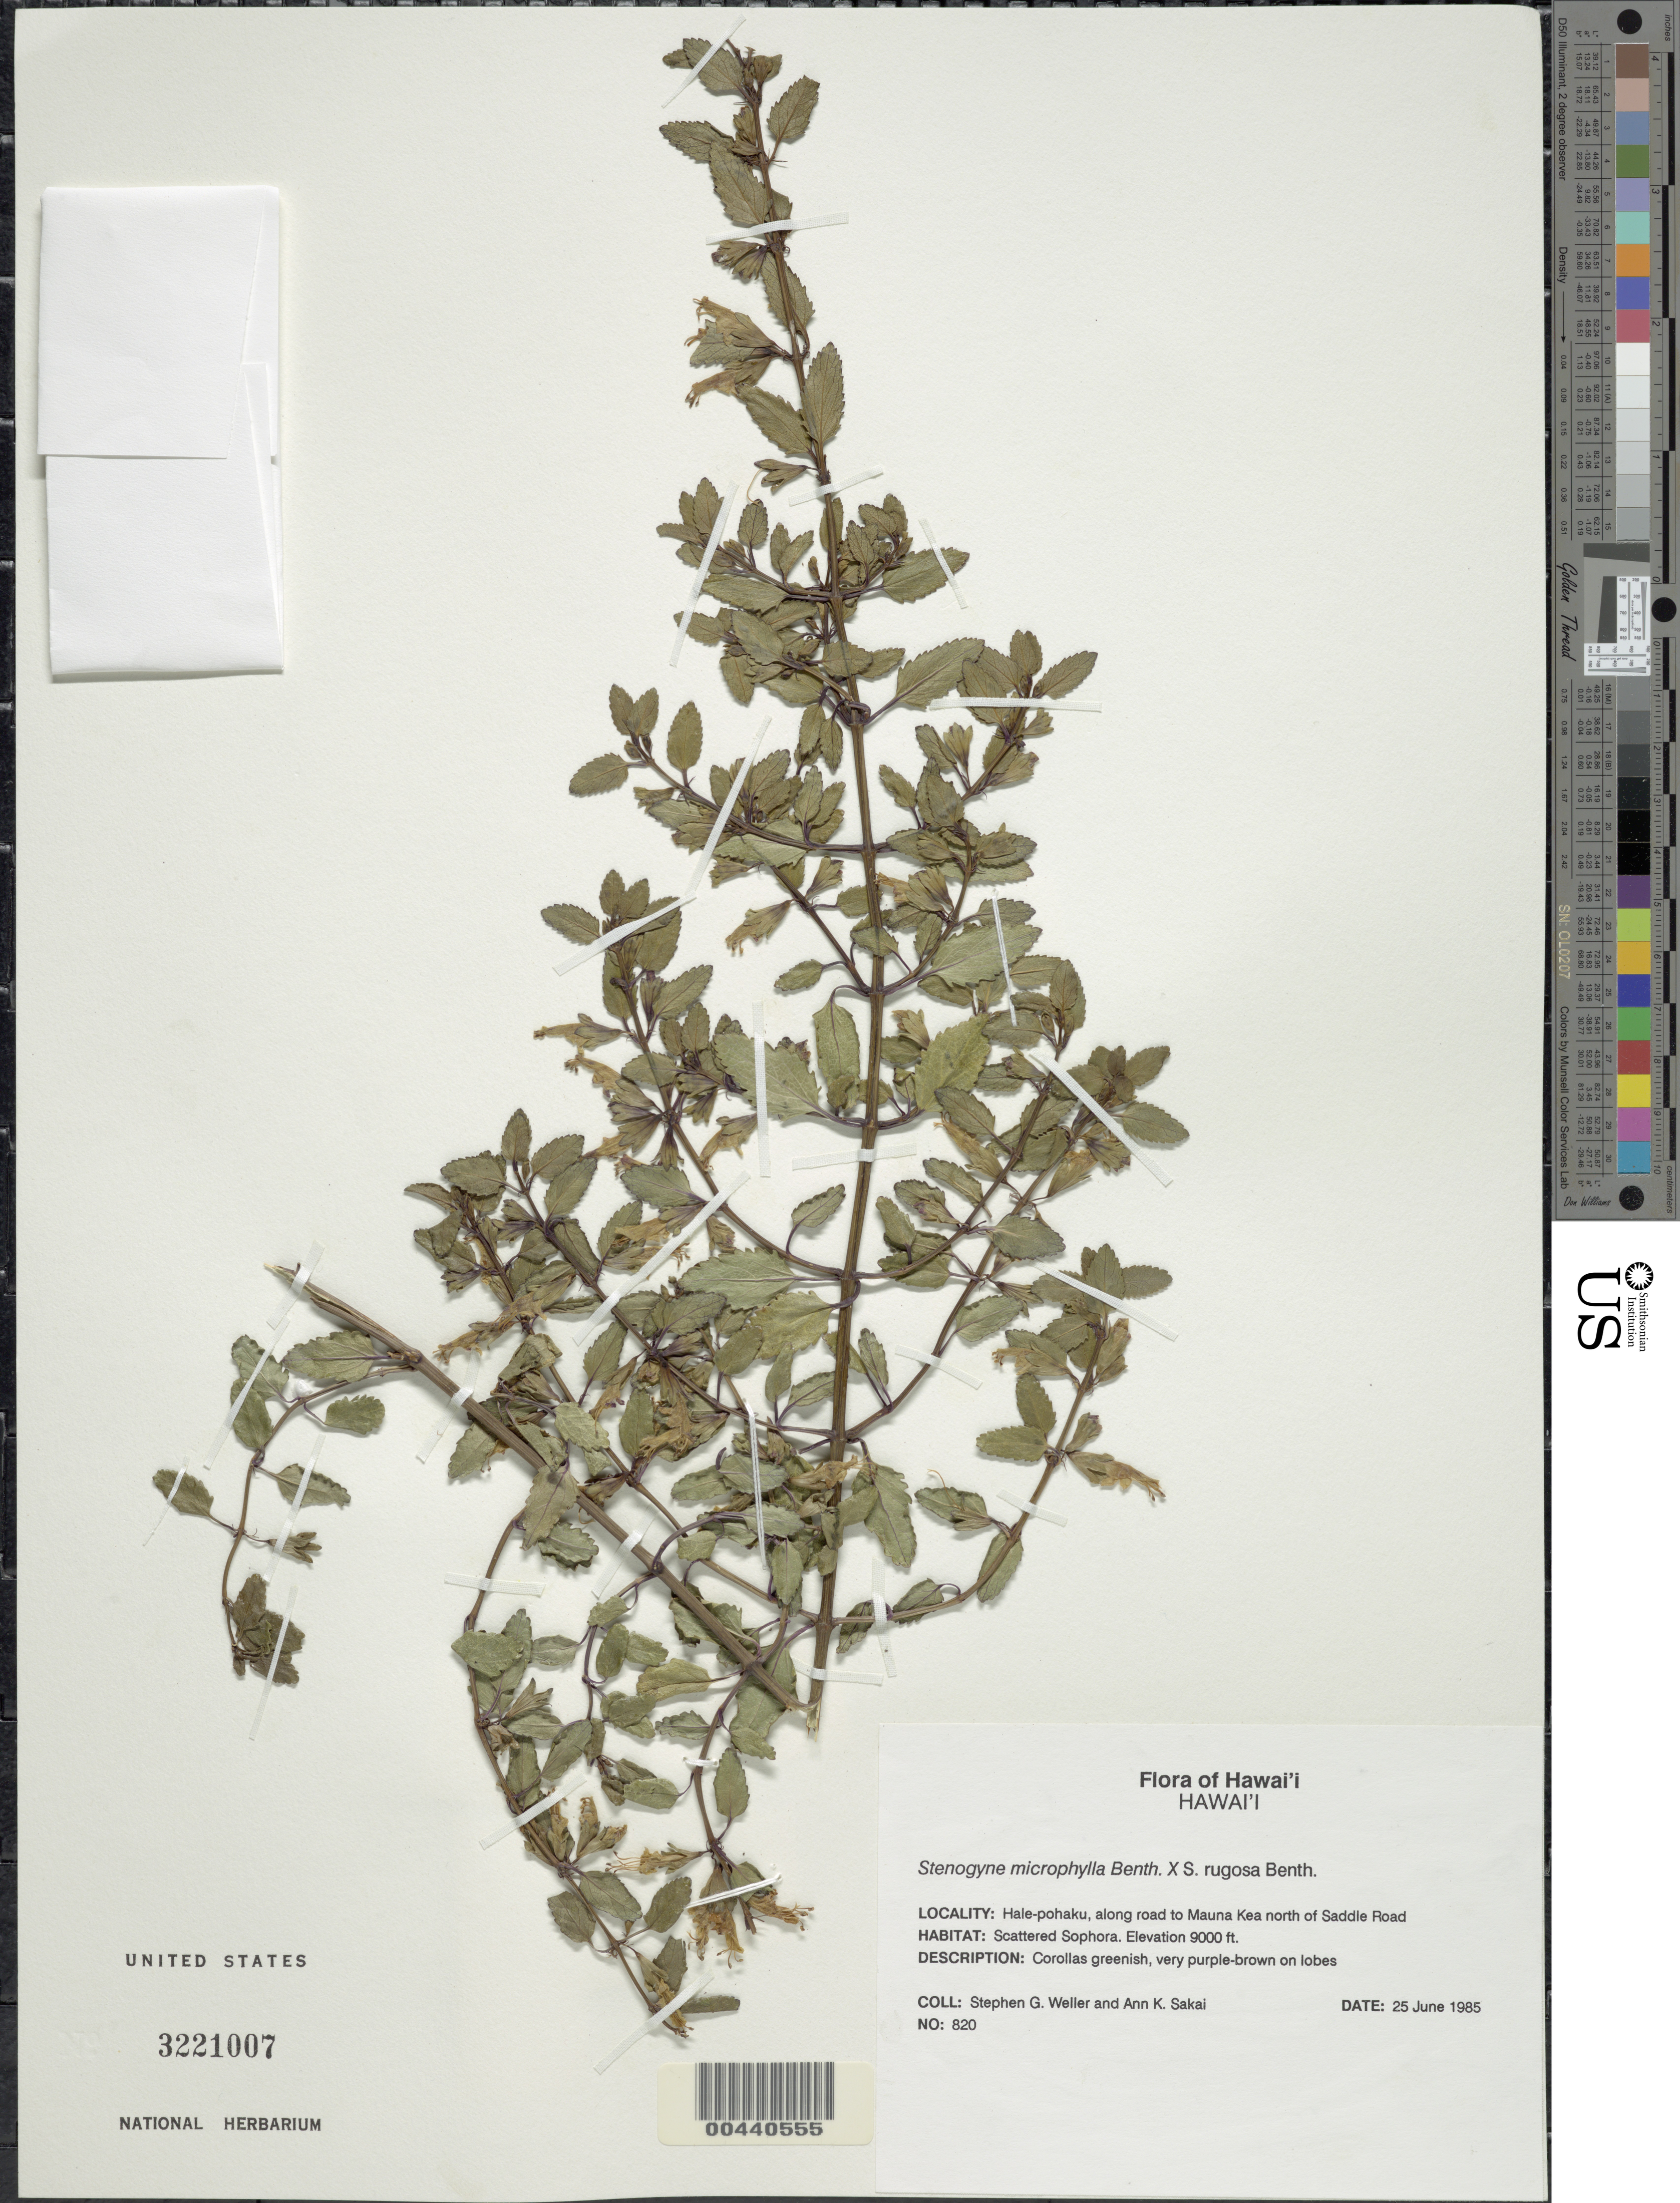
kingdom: Plantae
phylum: Tracheophyta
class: Magnoliopsida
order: Lamiales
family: Lamiaceae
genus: Stenogyne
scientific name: Stenogyne microphylla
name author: Benth.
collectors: S. G. Weller & A. Sakai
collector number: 820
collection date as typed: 25 Jun 1985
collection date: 1985-06-25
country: United States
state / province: Hawaii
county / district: Hawaii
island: Hawaii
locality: Hale-pohaku, along road to Mauna Kea N of Saddle Road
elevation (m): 2743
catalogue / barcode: US 3221007